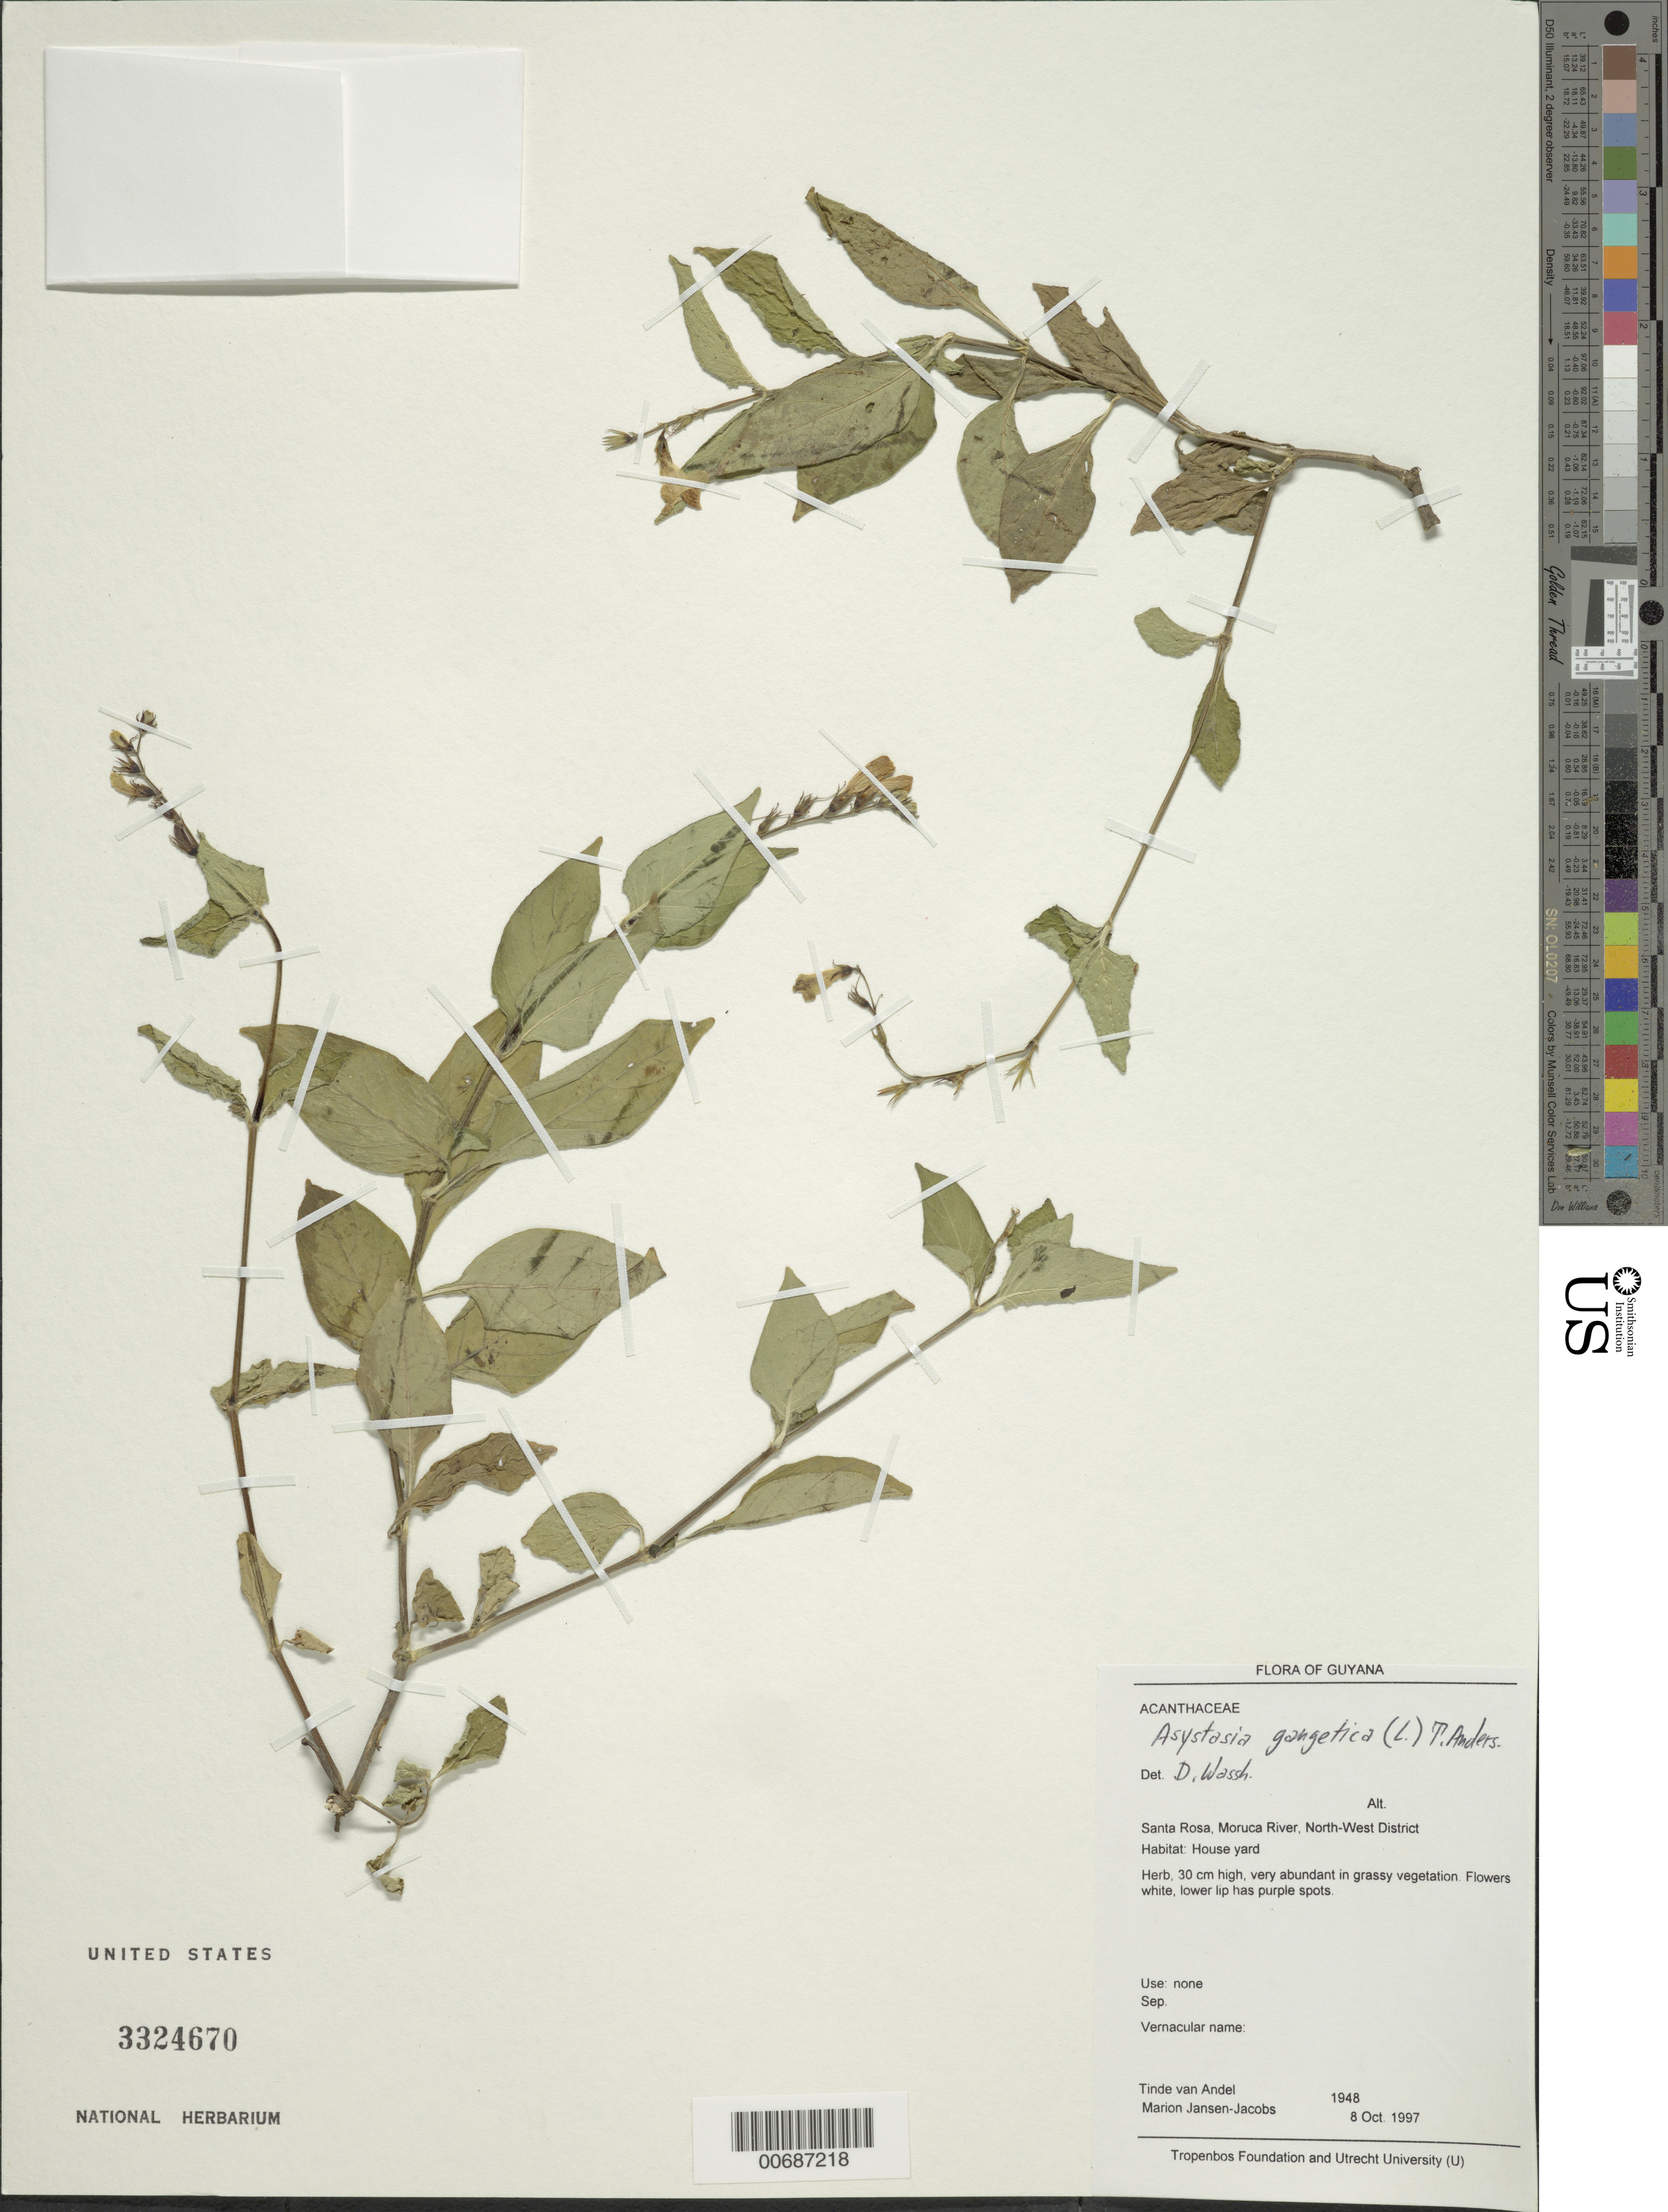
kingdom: Plantae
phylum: Tracheophyta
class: Magnoliopsida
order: Lamiales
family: Acanthaceae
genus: Asystasia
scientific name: Asystasia gangetica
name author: (L.) T. Anderson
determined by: Wasshausen, Dieter C., (BOT), Smithsonian Institution - National Museum of Natural History (UNITED STATES)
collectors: T. R. van Andel & M. J. Jansen-Jacobs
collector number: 1948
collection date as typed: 8-Oct-97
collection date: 1997-10-08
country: Guyana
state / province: Barima-Waini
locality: Santa Rosa Moruca River, NW Dist.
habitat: House yard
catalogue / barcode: US 3324670